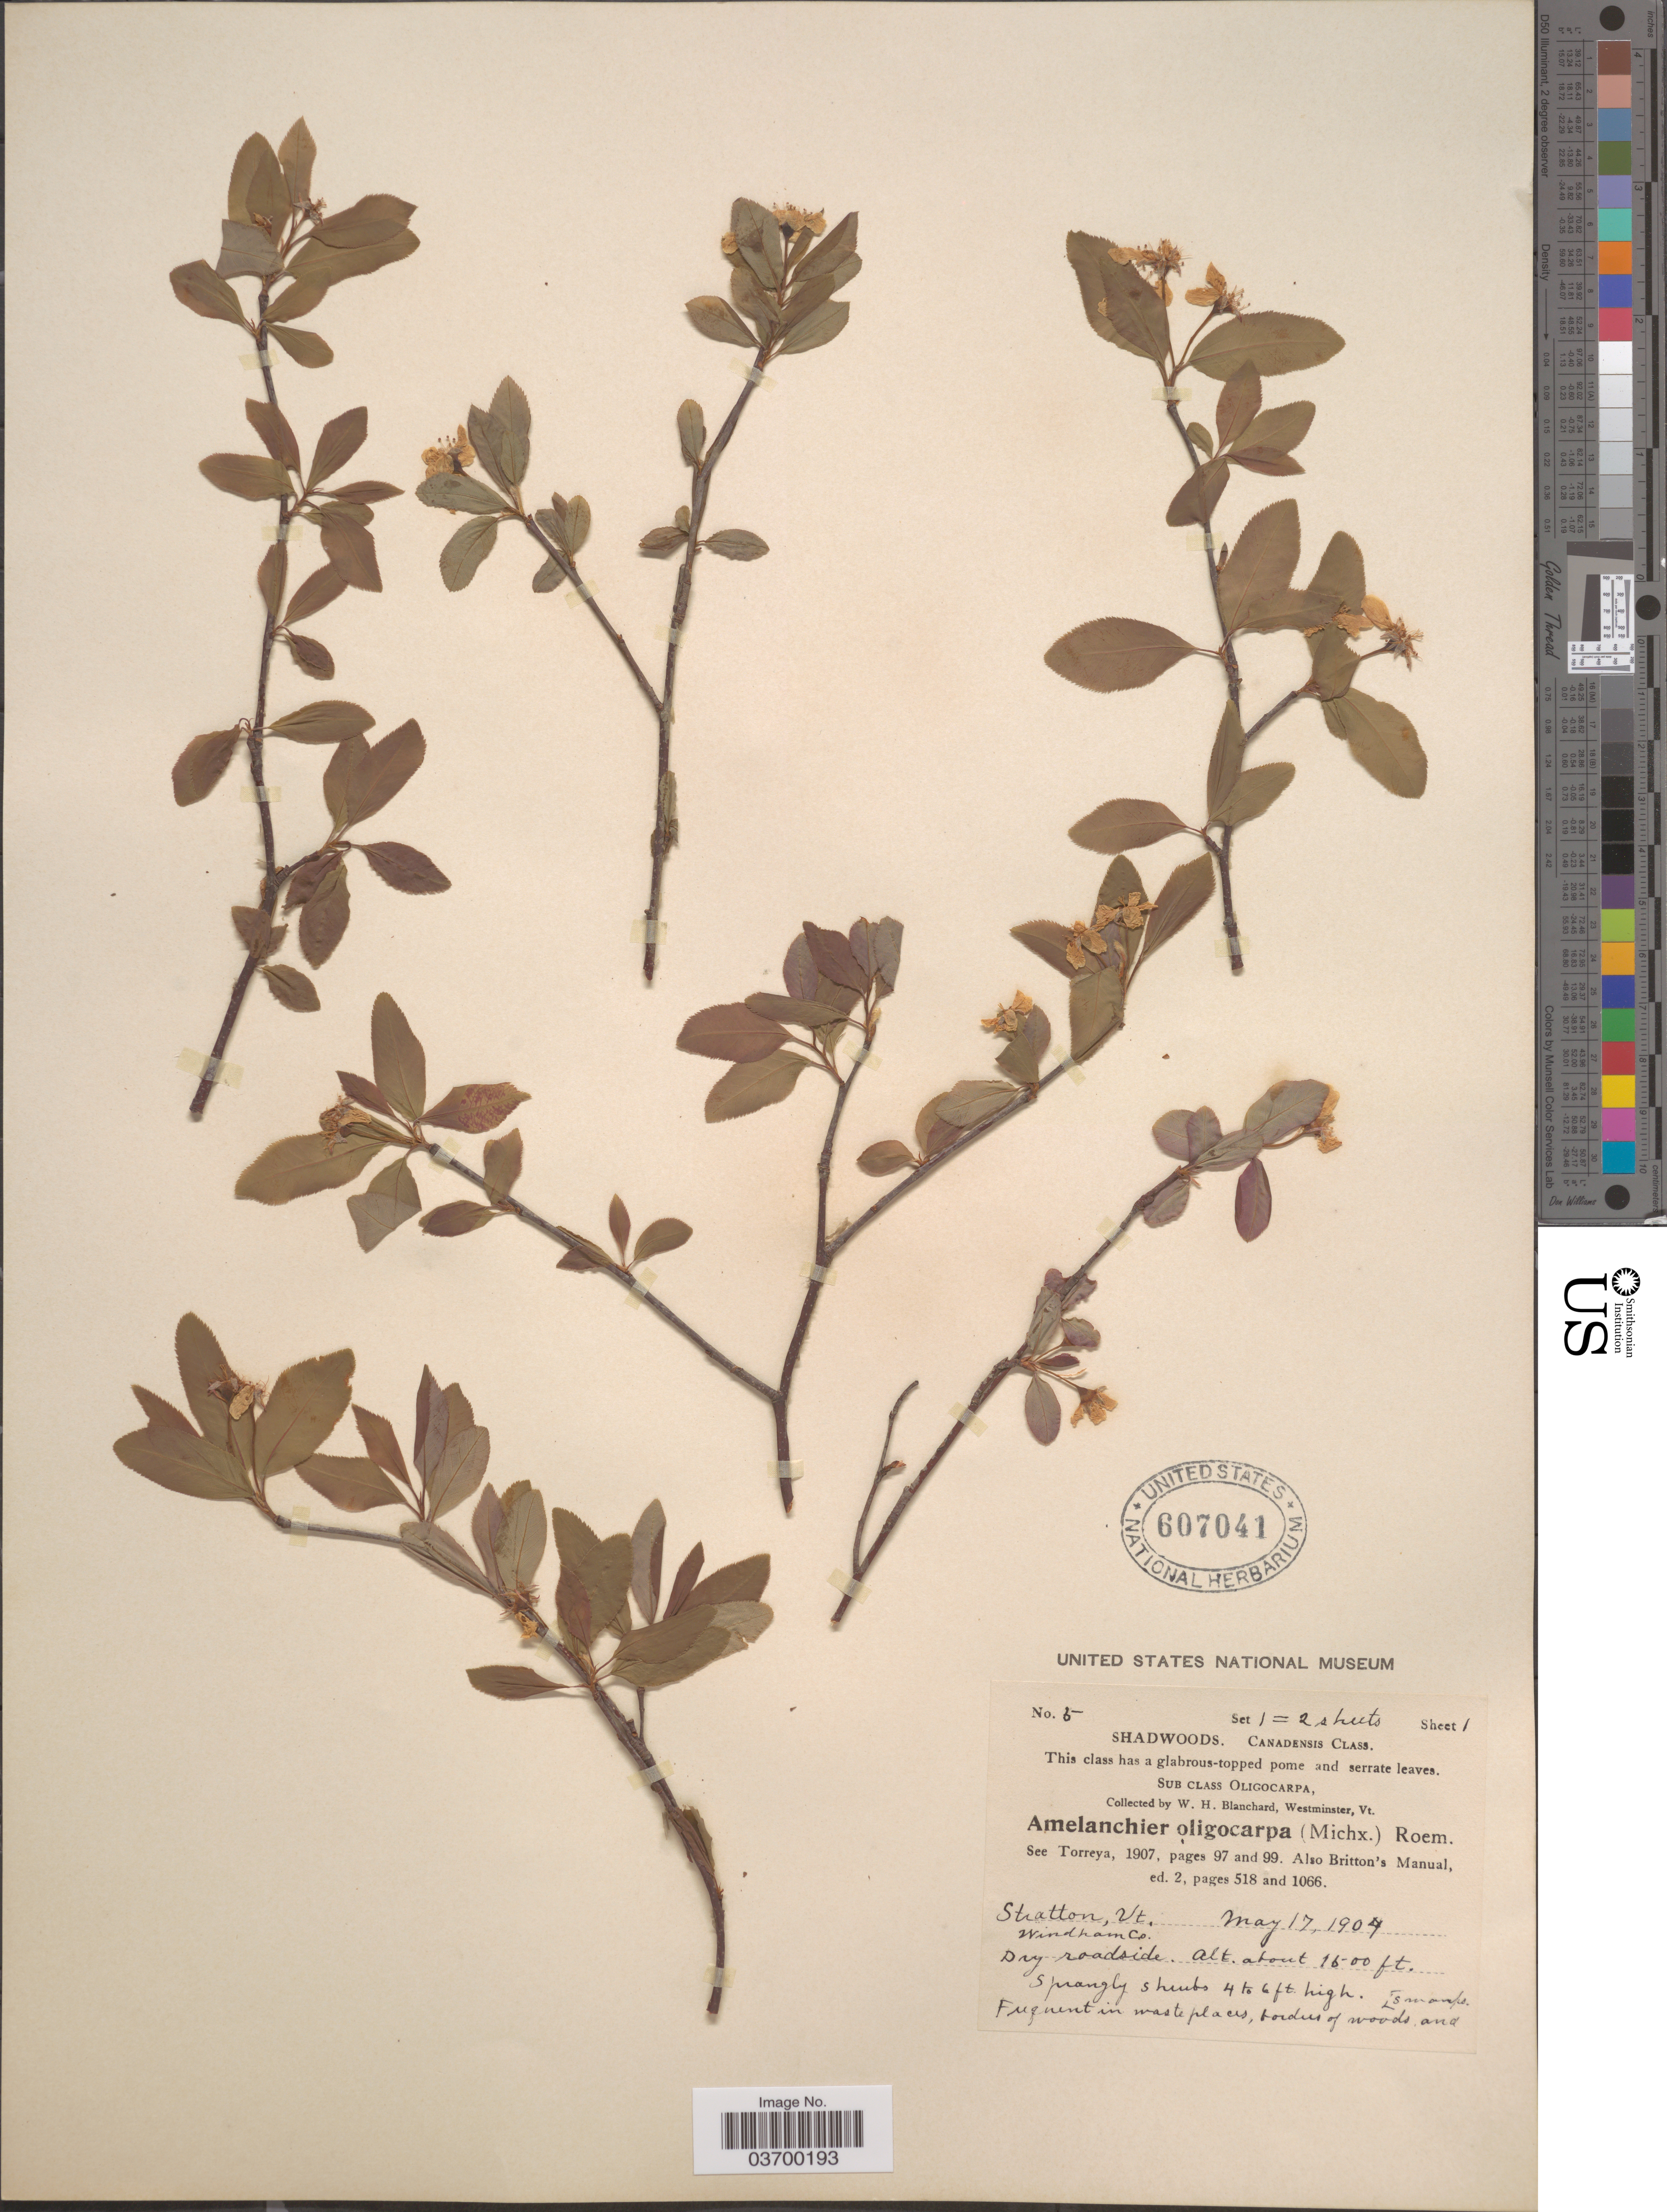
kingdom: Plantae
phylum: Tracheophyta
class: Magnoliopsida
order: Rosales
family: Rosaceae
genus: Amelanchier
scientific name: Amelanchier bartramiana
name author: (Tausch) M. Roem.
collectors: W. H. Blanchard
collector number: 5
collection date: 1904-05-17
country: United States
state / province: Vermont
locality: Stratton. Windham, Co. Dry roadside.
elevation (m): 457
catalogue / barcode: US 607041